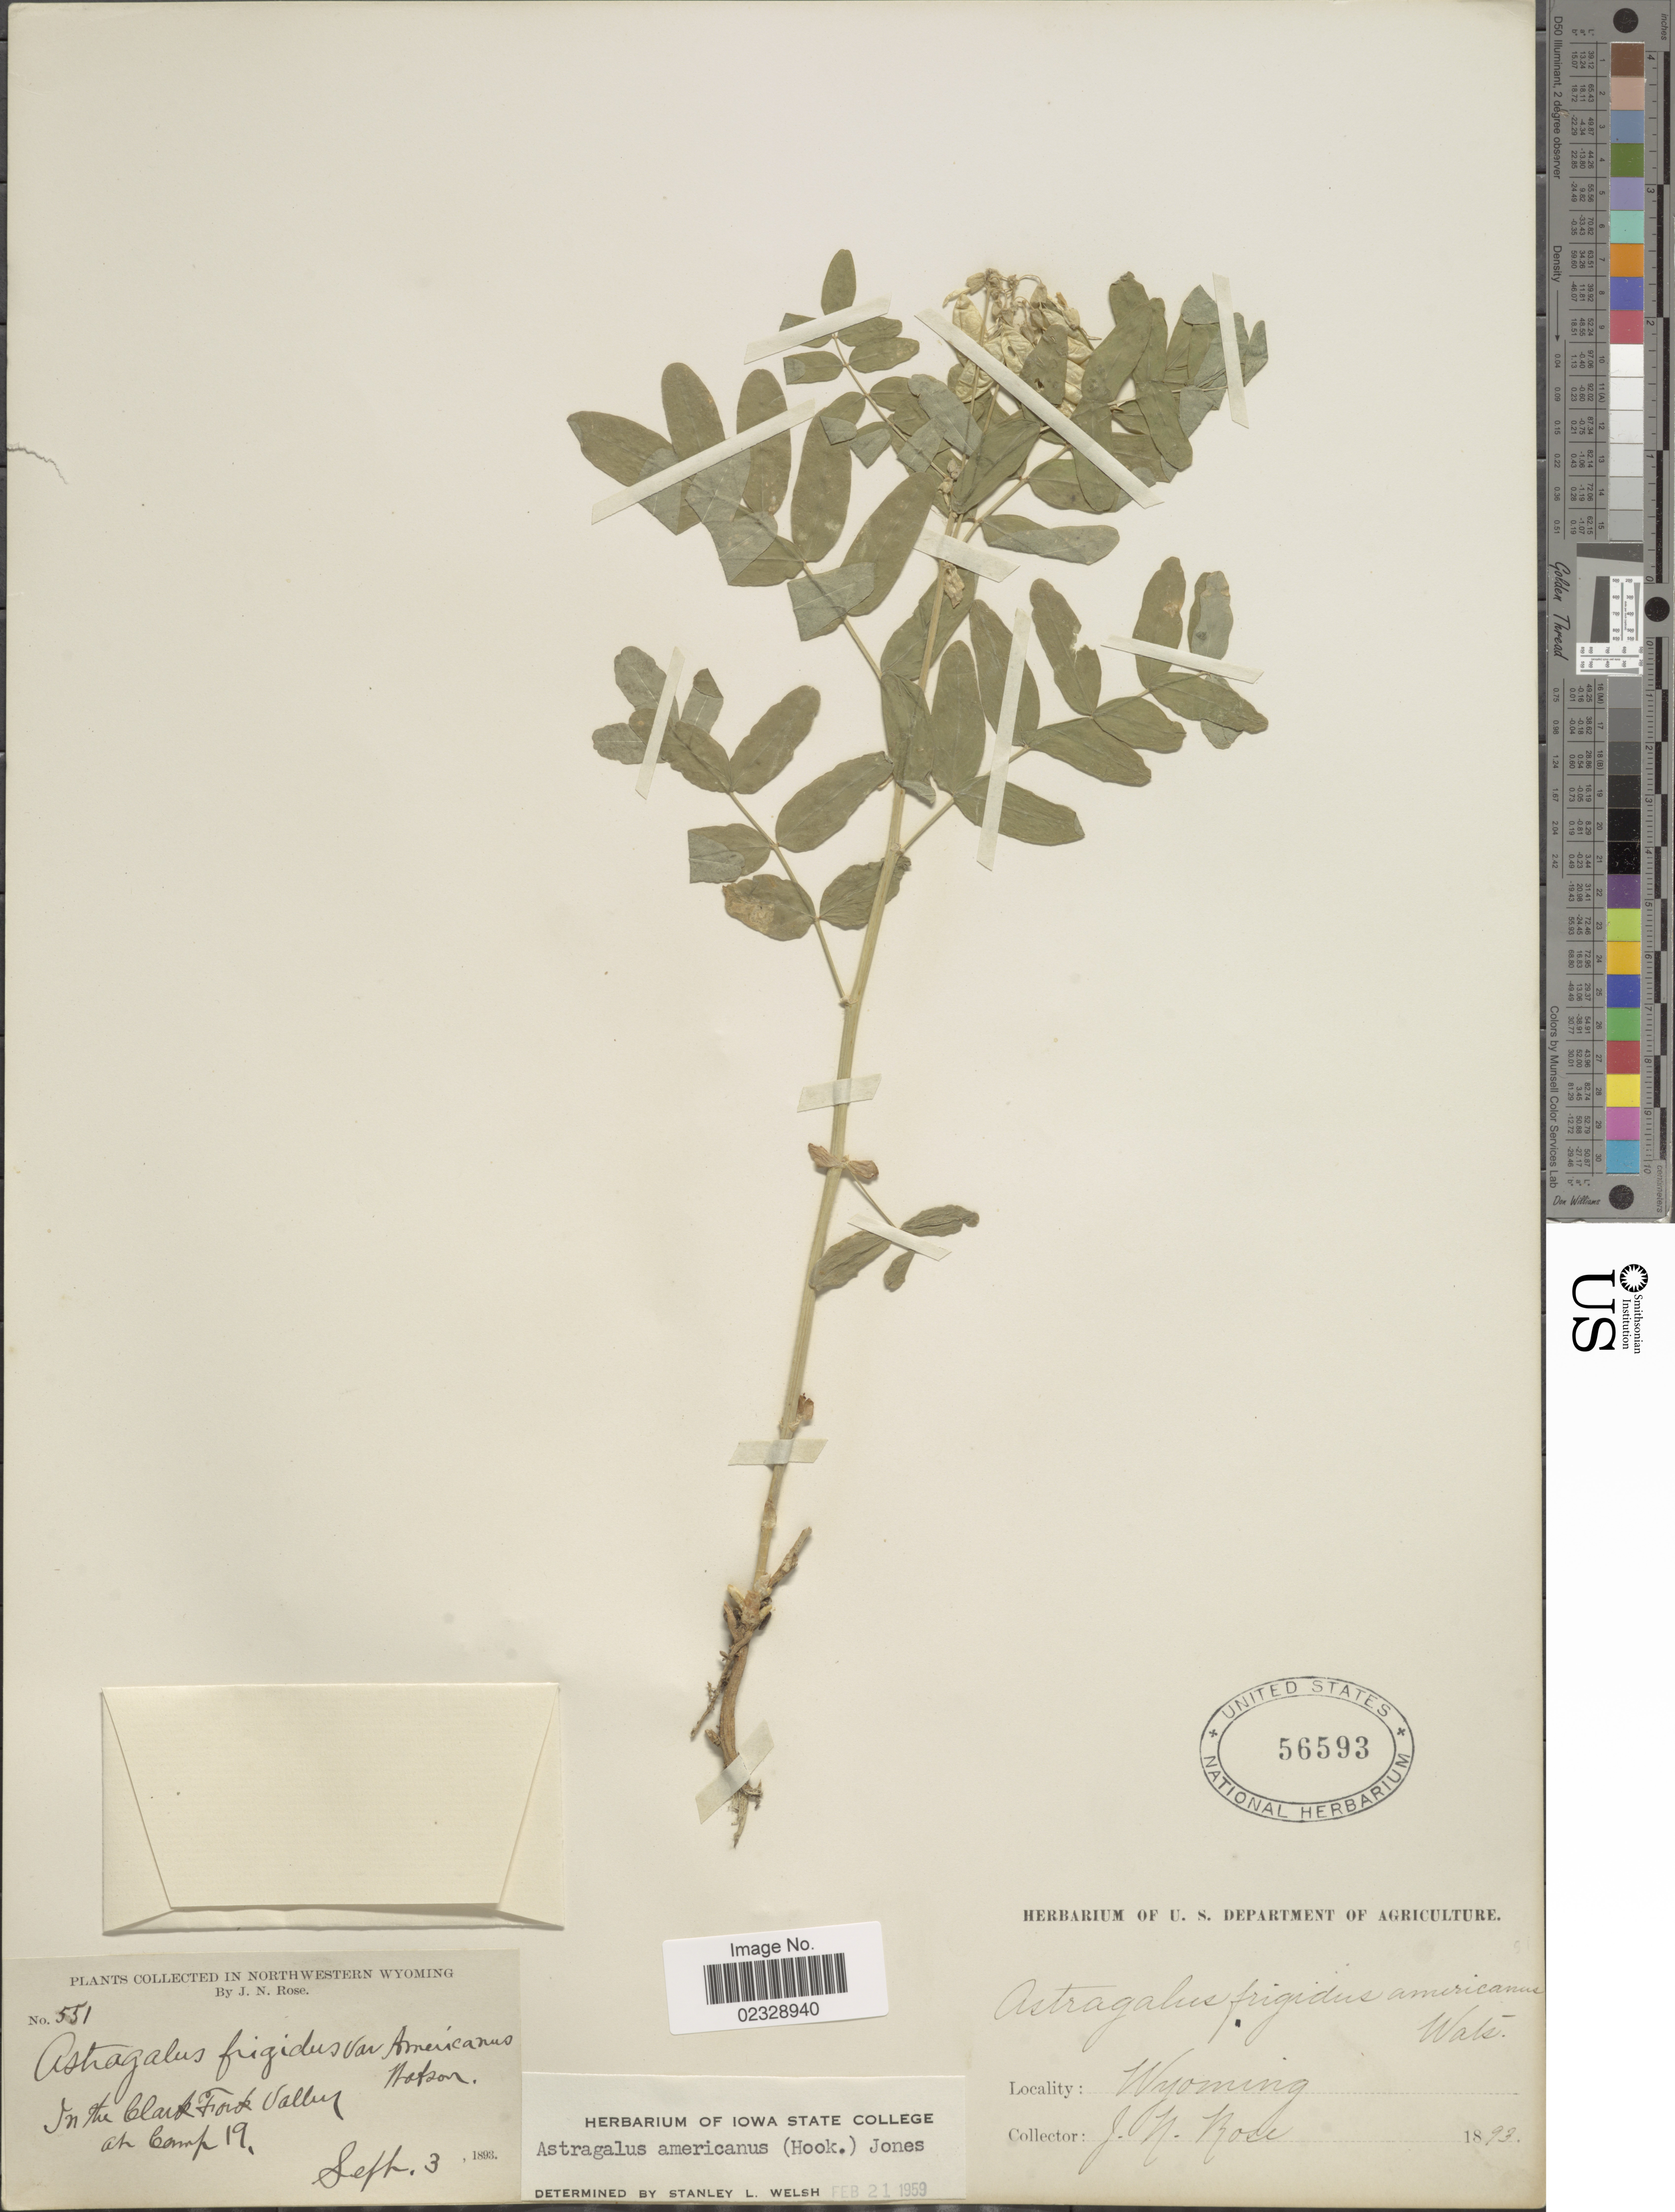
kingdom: Plantae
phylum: Tracheophyta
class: Magnoliopsida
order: Fabales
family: Fabaceae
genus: Astragalus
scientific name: Astragalus americanus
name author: (Hook.) M.E. Jones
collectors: J. N. Rose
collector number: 551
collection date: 1893-09-03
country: United States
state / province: Wyoming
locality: In the Clark Fork Valley at Camp 19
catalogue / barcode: US 56593